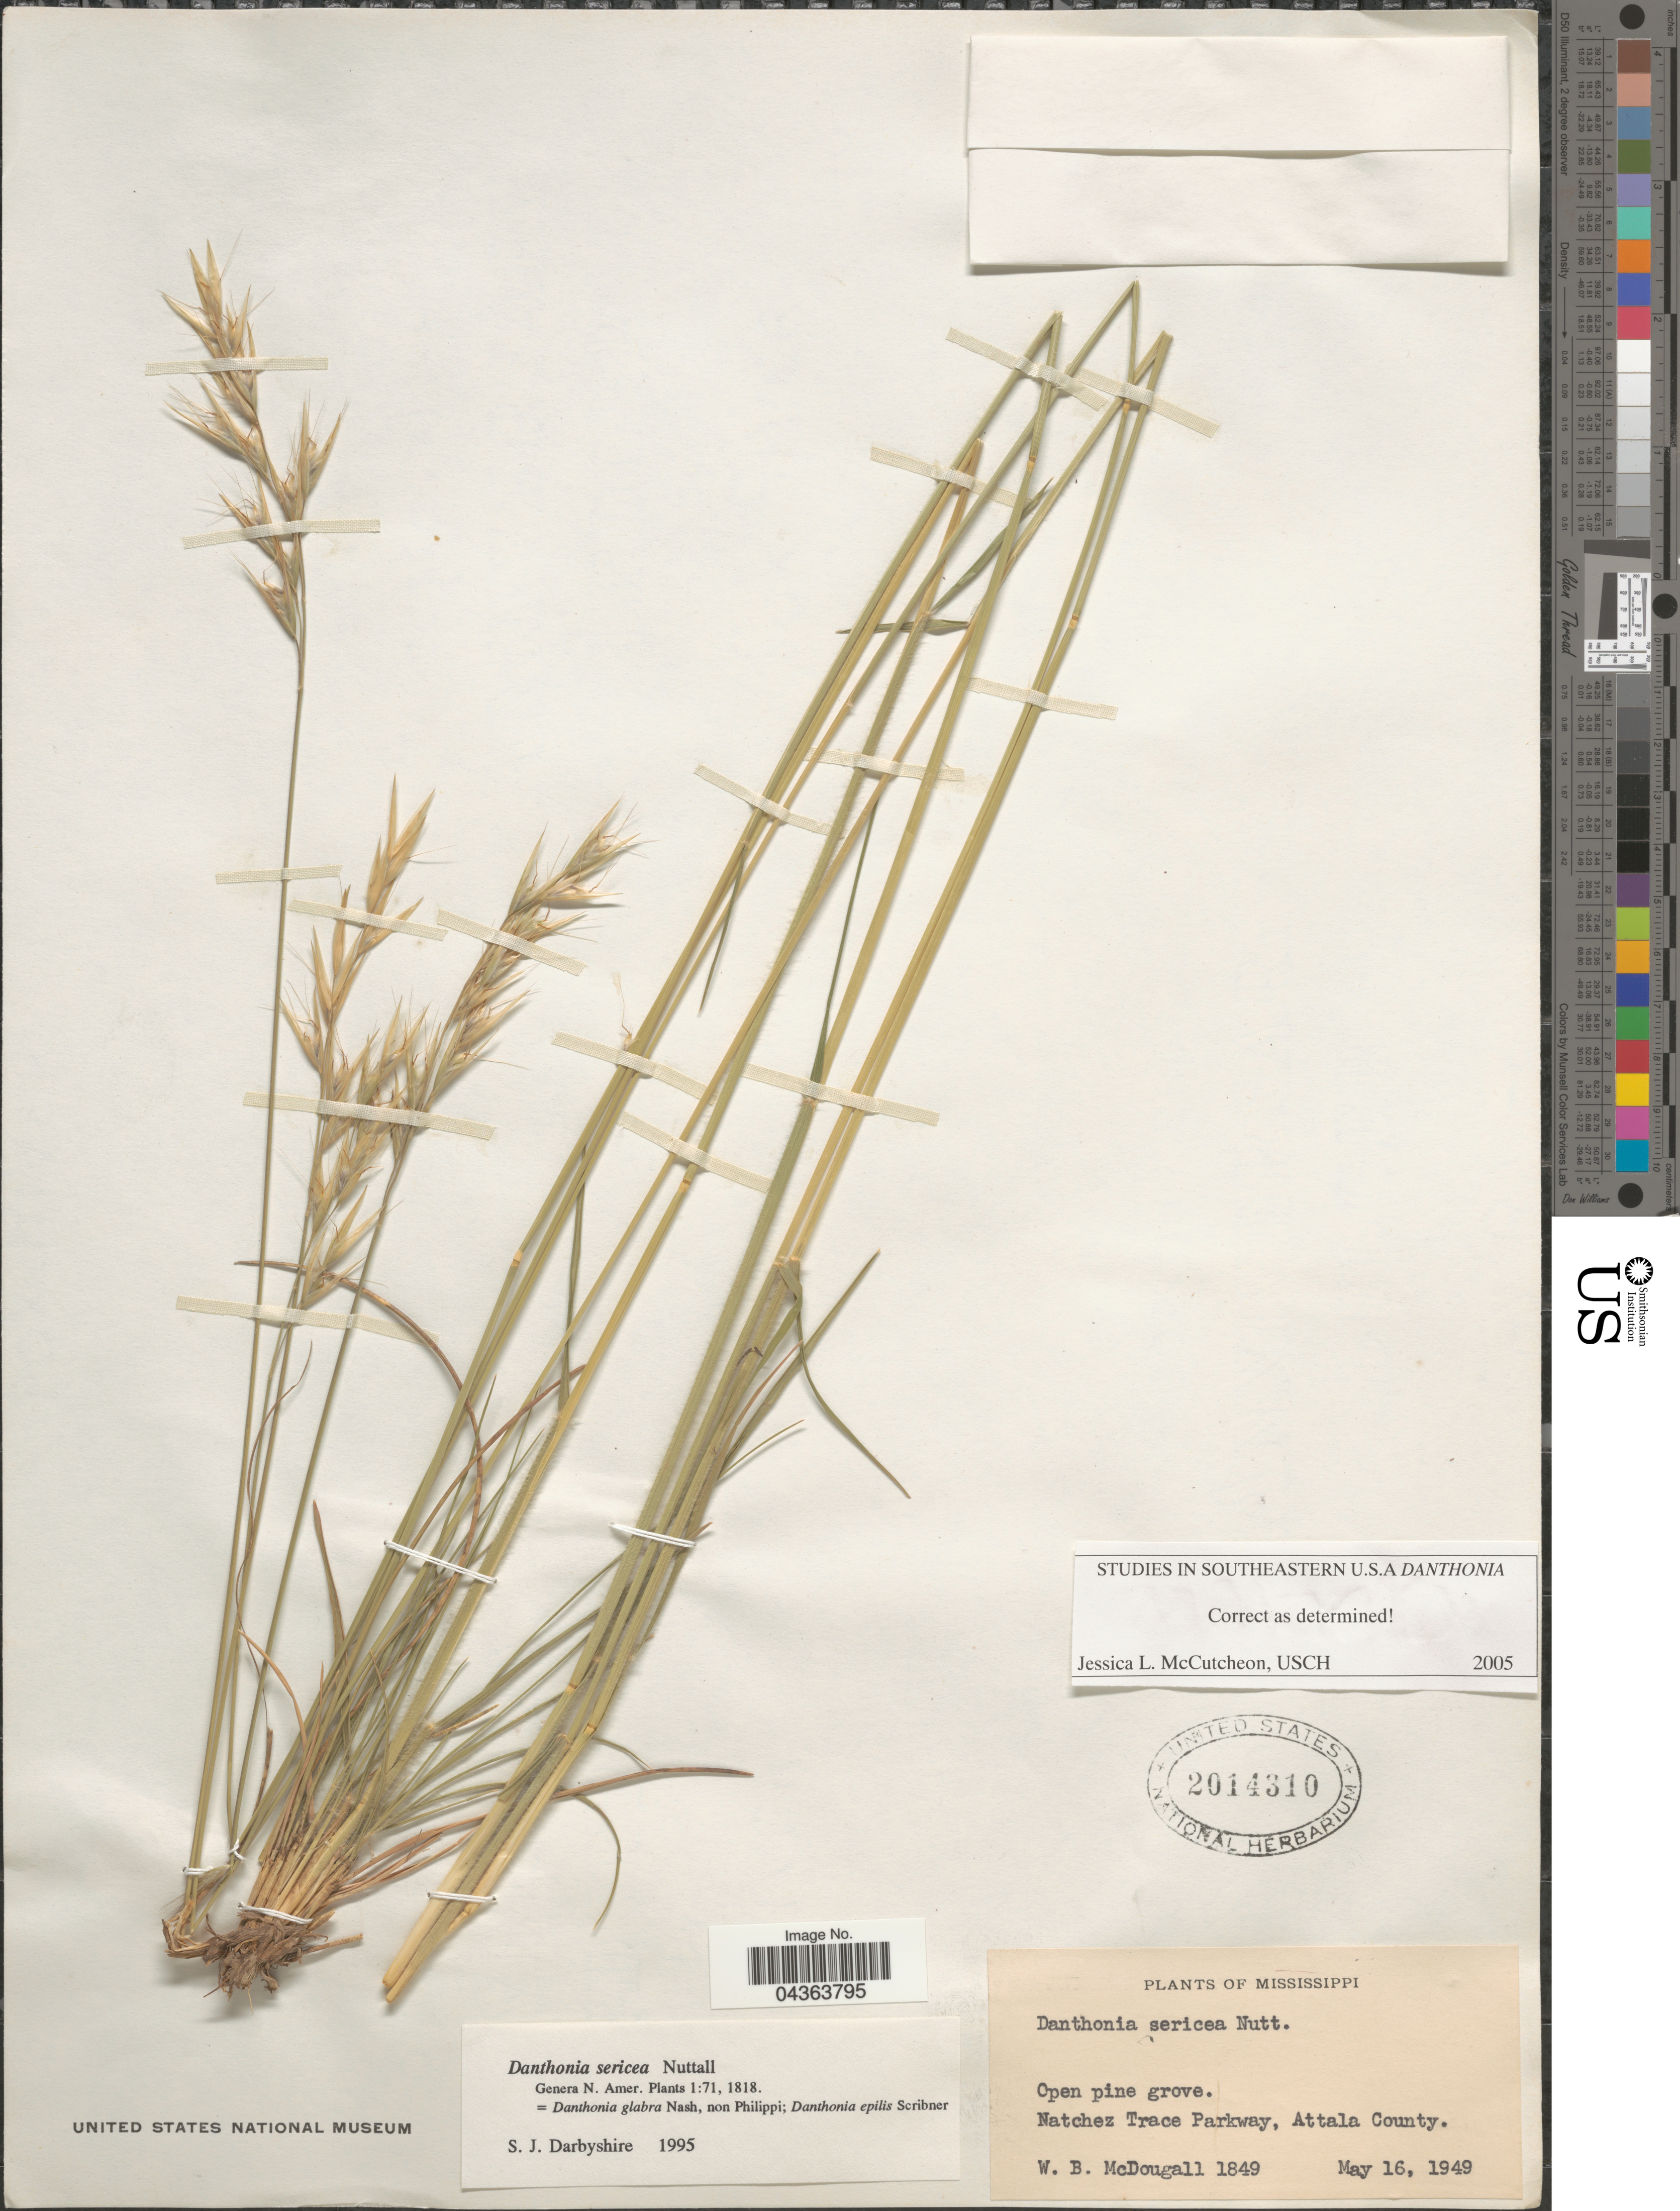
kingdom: Plantae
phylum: Tracheophyta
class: Liliopsida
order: Poales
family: Poaceae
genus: Danthonia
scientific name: Danthonia sericea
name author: Nutt.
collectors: W. B. McDougall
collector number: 1849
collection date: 1949-05-16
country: United States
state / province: Mississippi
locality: Natchez Trace Parkway, Attala County.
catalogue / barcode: US 2014310